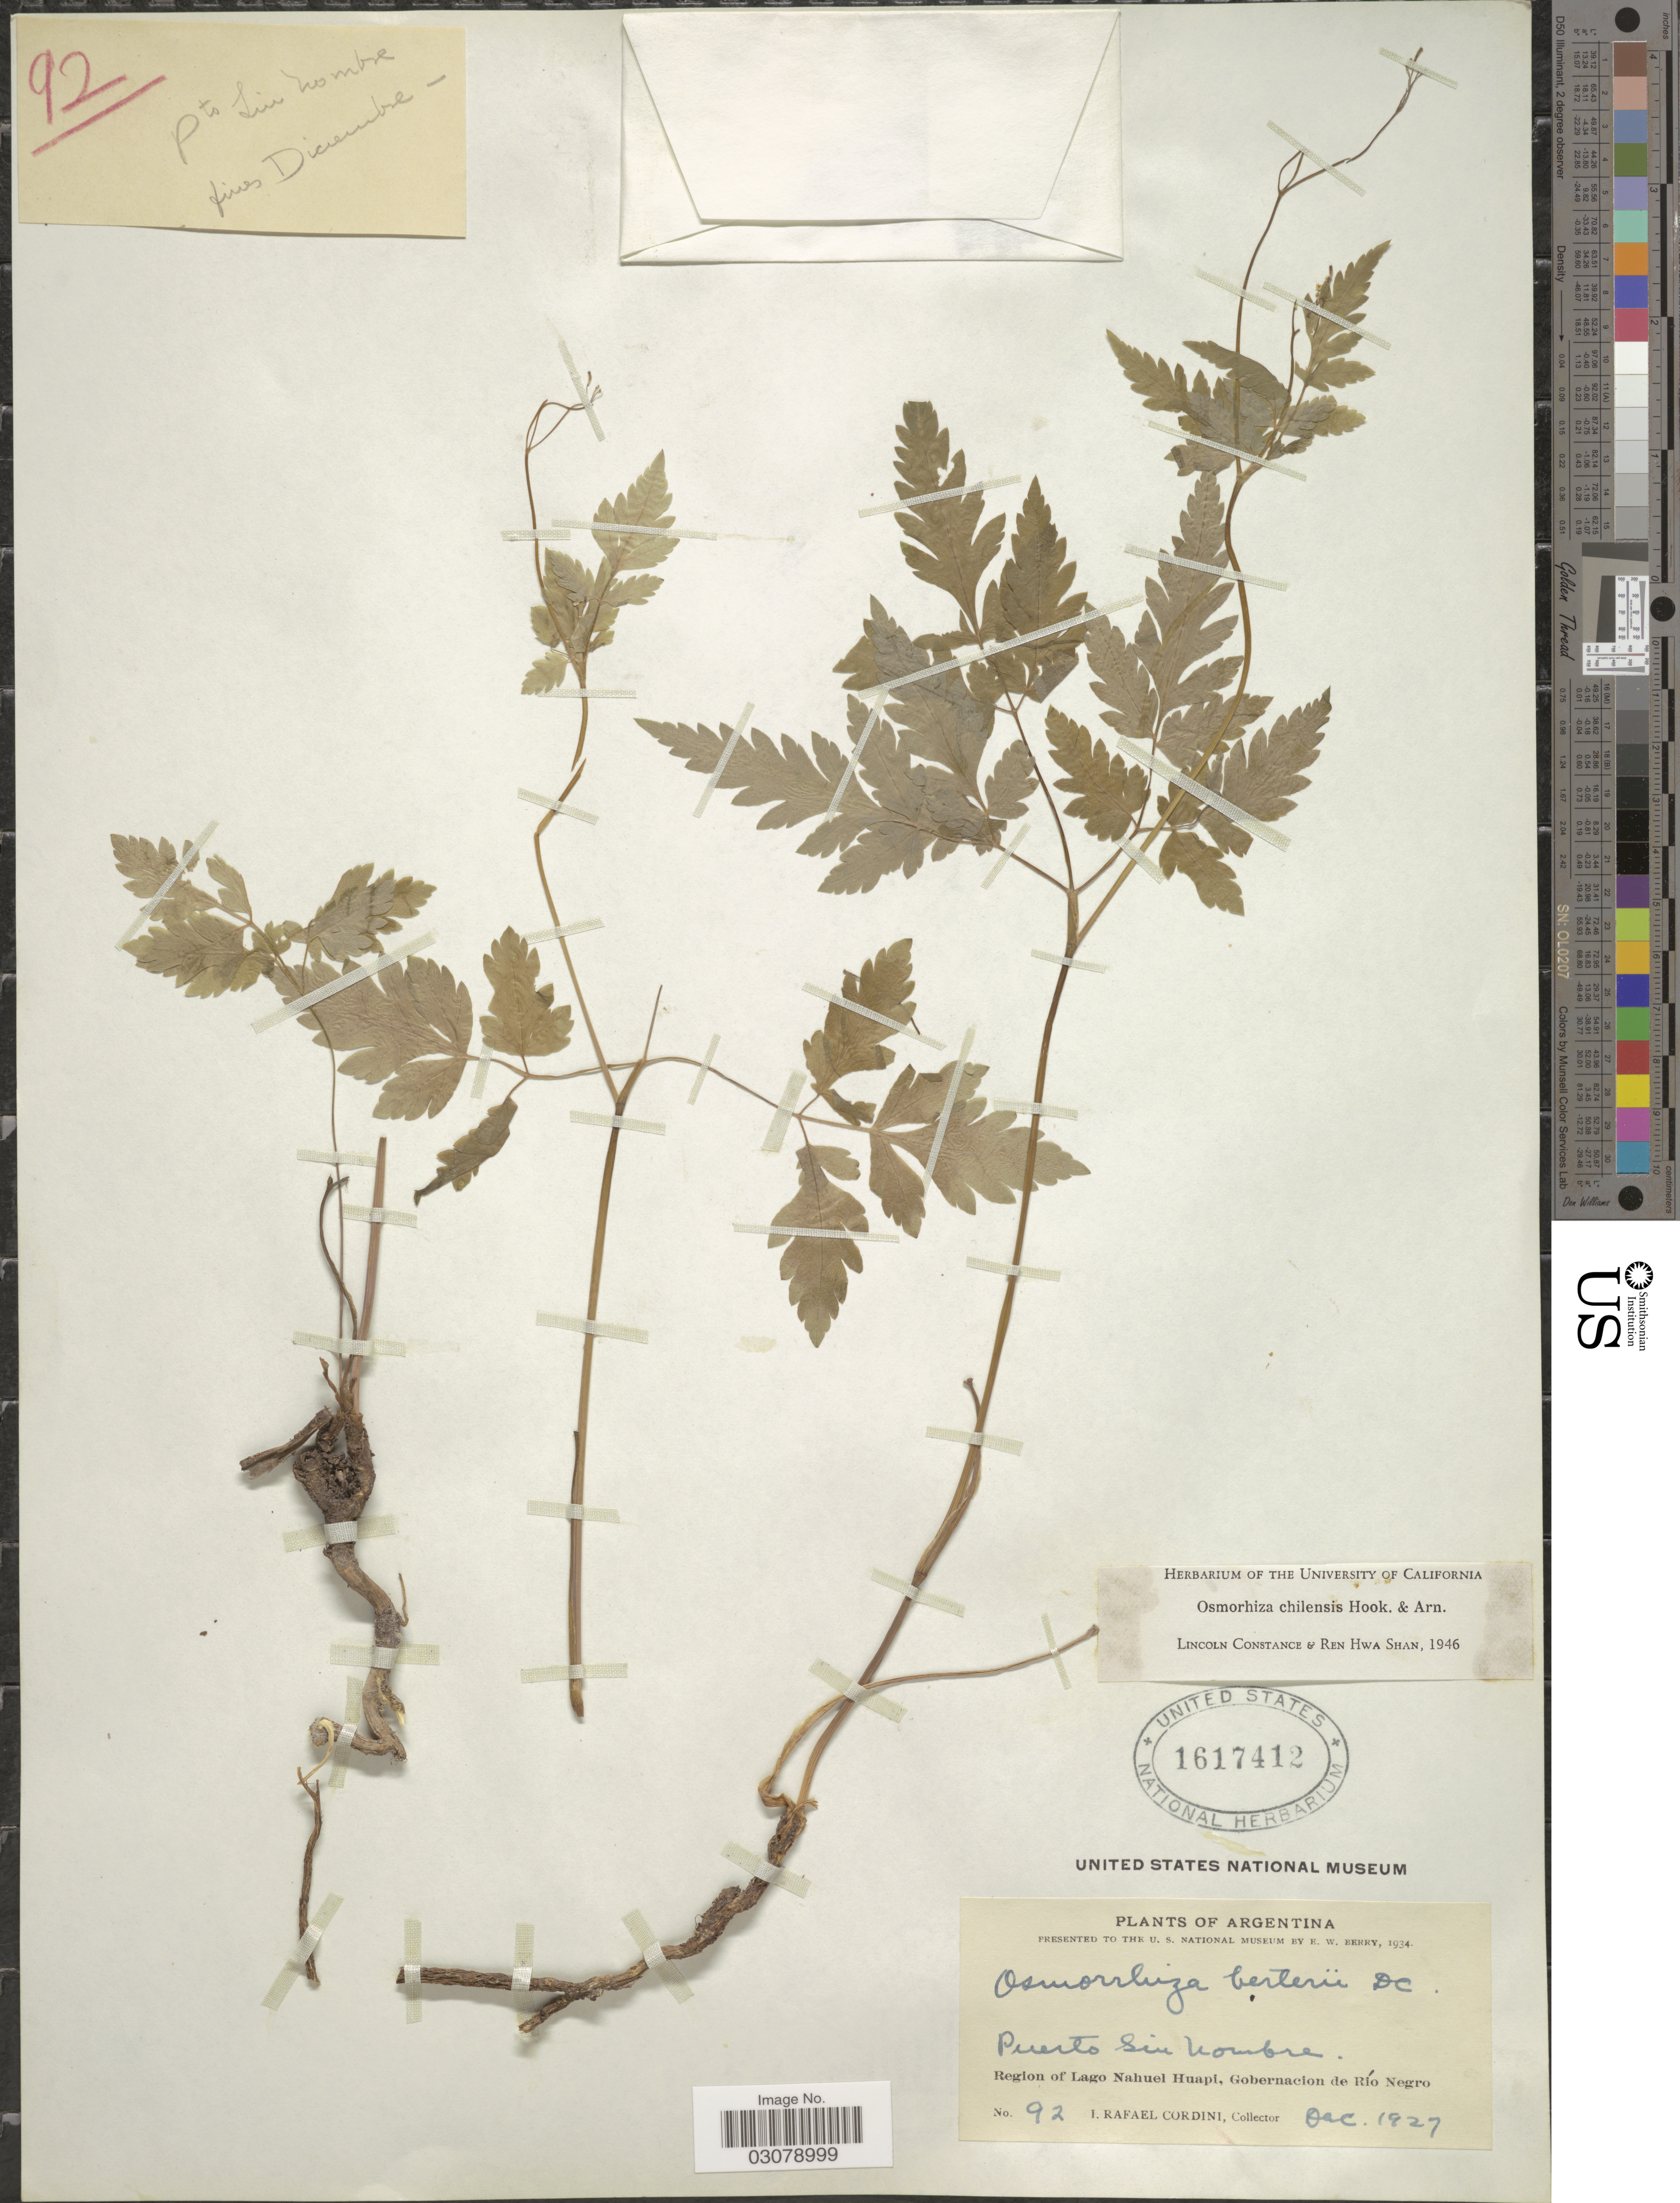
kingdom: Plantae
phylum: Tracheophyta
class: Magnoliopsida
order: Apiales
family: Apiaceae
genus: Osmorhiza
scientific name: Osmorhiza chilensis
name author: Hook. & Arn.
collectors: I. Cordini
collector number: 92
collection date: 1927-12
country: Argentina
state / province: Rio Negro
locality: Puerto Sin Nombre, Region of Lago Nahuel Huapi, Gobernacion de Río Negro.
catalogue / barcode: US 1617412